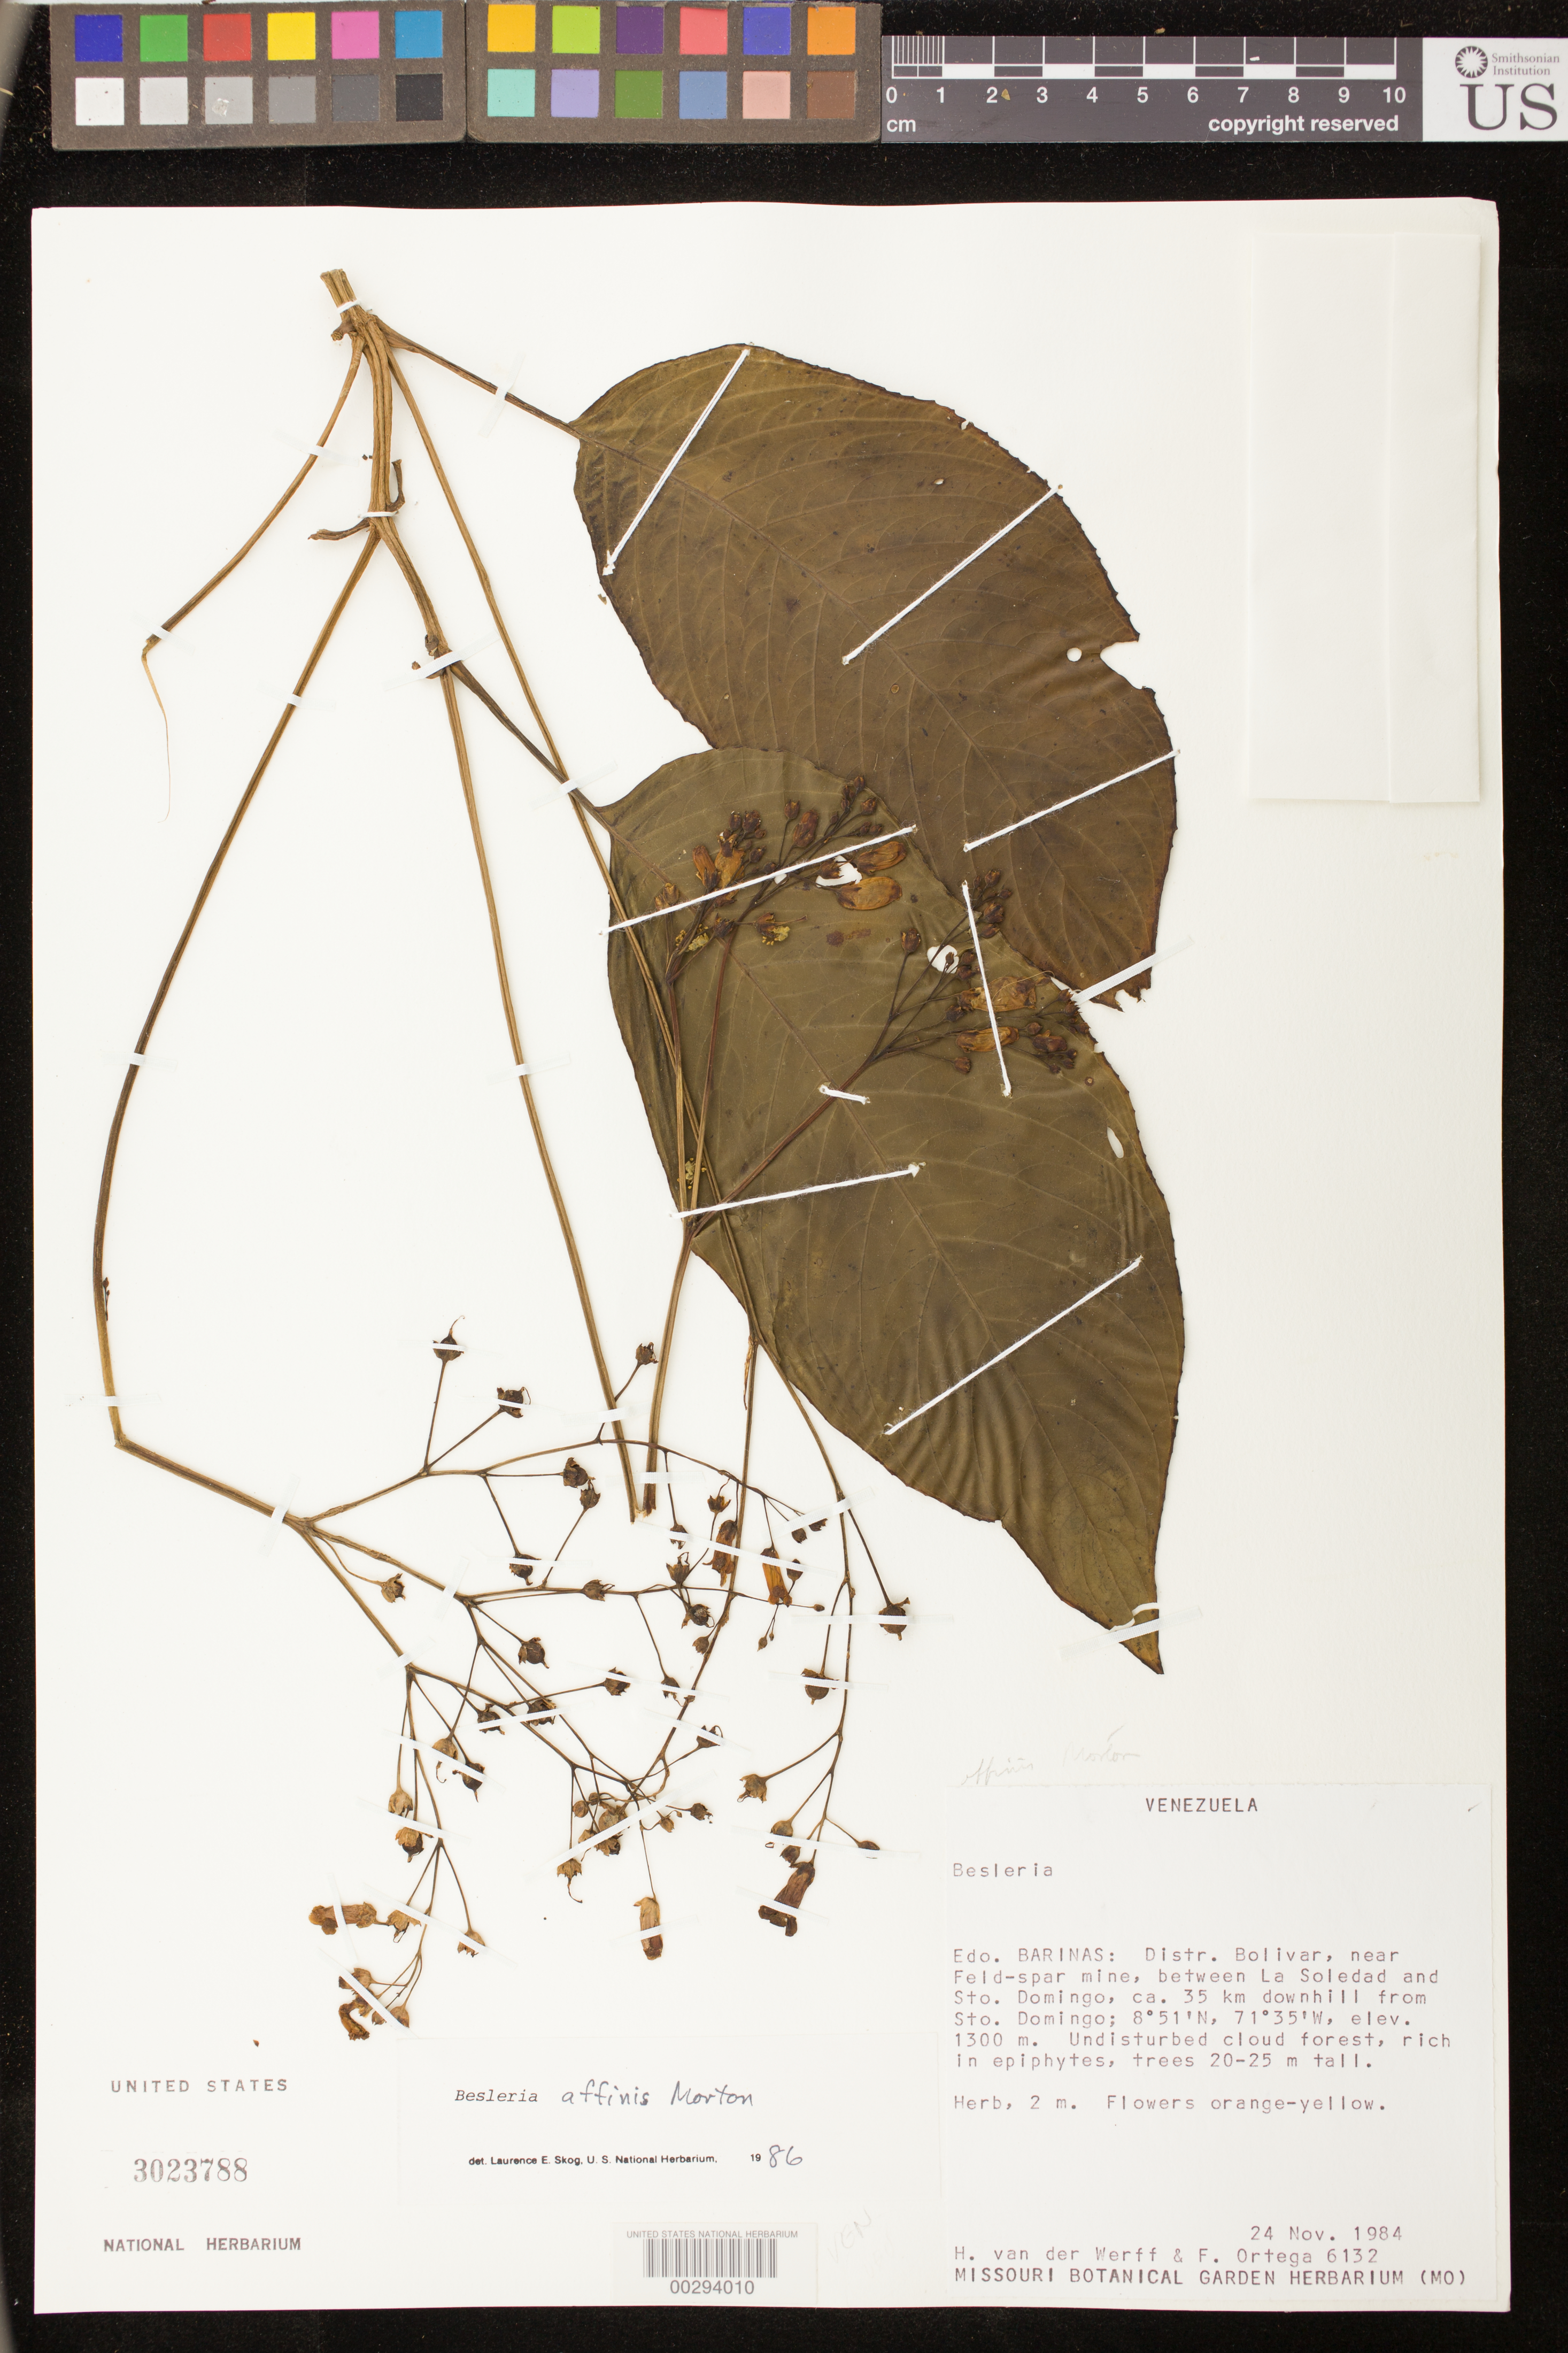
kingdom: Plantae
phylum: Tracheophyta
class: Magnoliopsida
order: Lamiales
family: Gesneriaceae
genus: Besleria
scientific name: Besleria affinis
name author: C.V. Morton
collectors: H. van der Werff & F. J. Ortega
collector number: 6132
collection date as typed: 24 Nov 1984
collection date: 1984-11-24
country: Venezuela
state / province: Barinas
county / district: Bolívar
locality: Dist. Bolivar, near feld-spar mine, between La Soledad and Sto Domingo, ca 35 km downhill from Sto Domingo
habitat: Undisturbed cloud forest, rich in epiphytes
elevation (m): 1300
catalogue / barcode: US 3023788